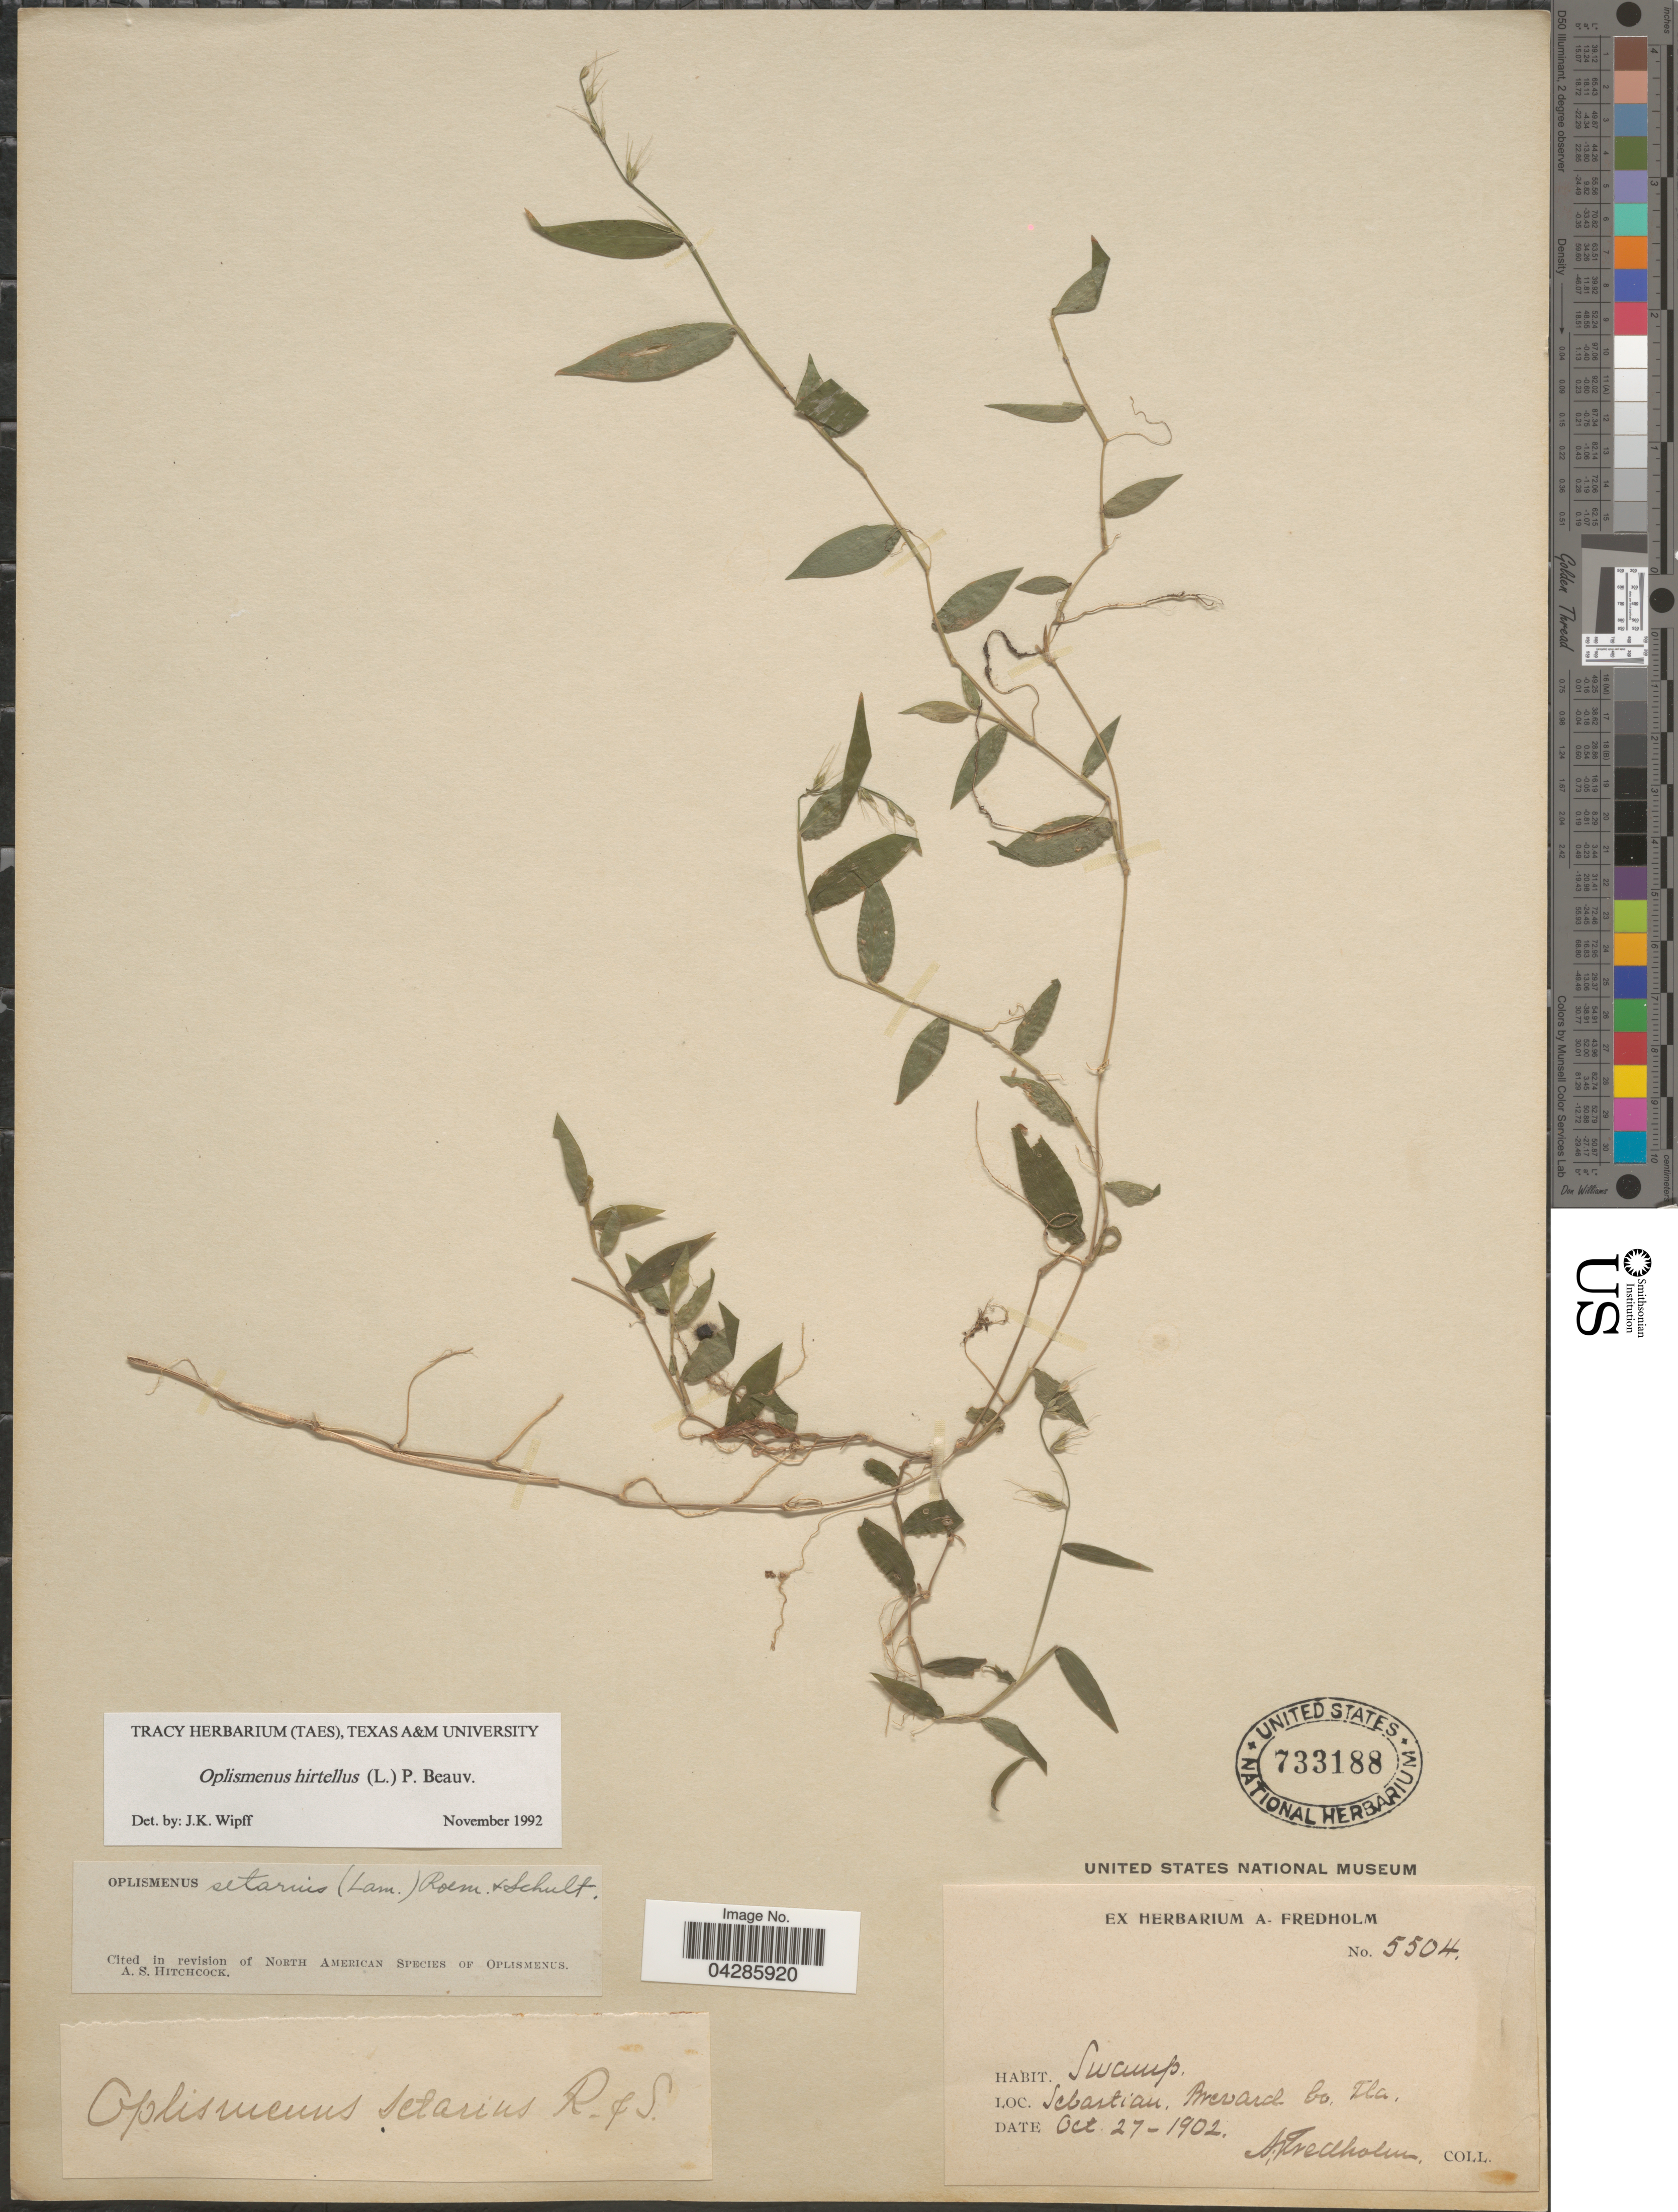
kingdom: Plantae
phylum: Tracheophyta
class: Liliopsida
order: Poales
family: Poaceae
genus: Oplismenus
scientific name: Oplismenus hirtellus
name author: (L.) P. Beauv.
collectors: A. Fredholm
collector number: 5504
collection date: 1902-10-27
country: United States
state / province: Florida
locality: Sebastian, Brevard Co.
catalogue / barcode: US 733188